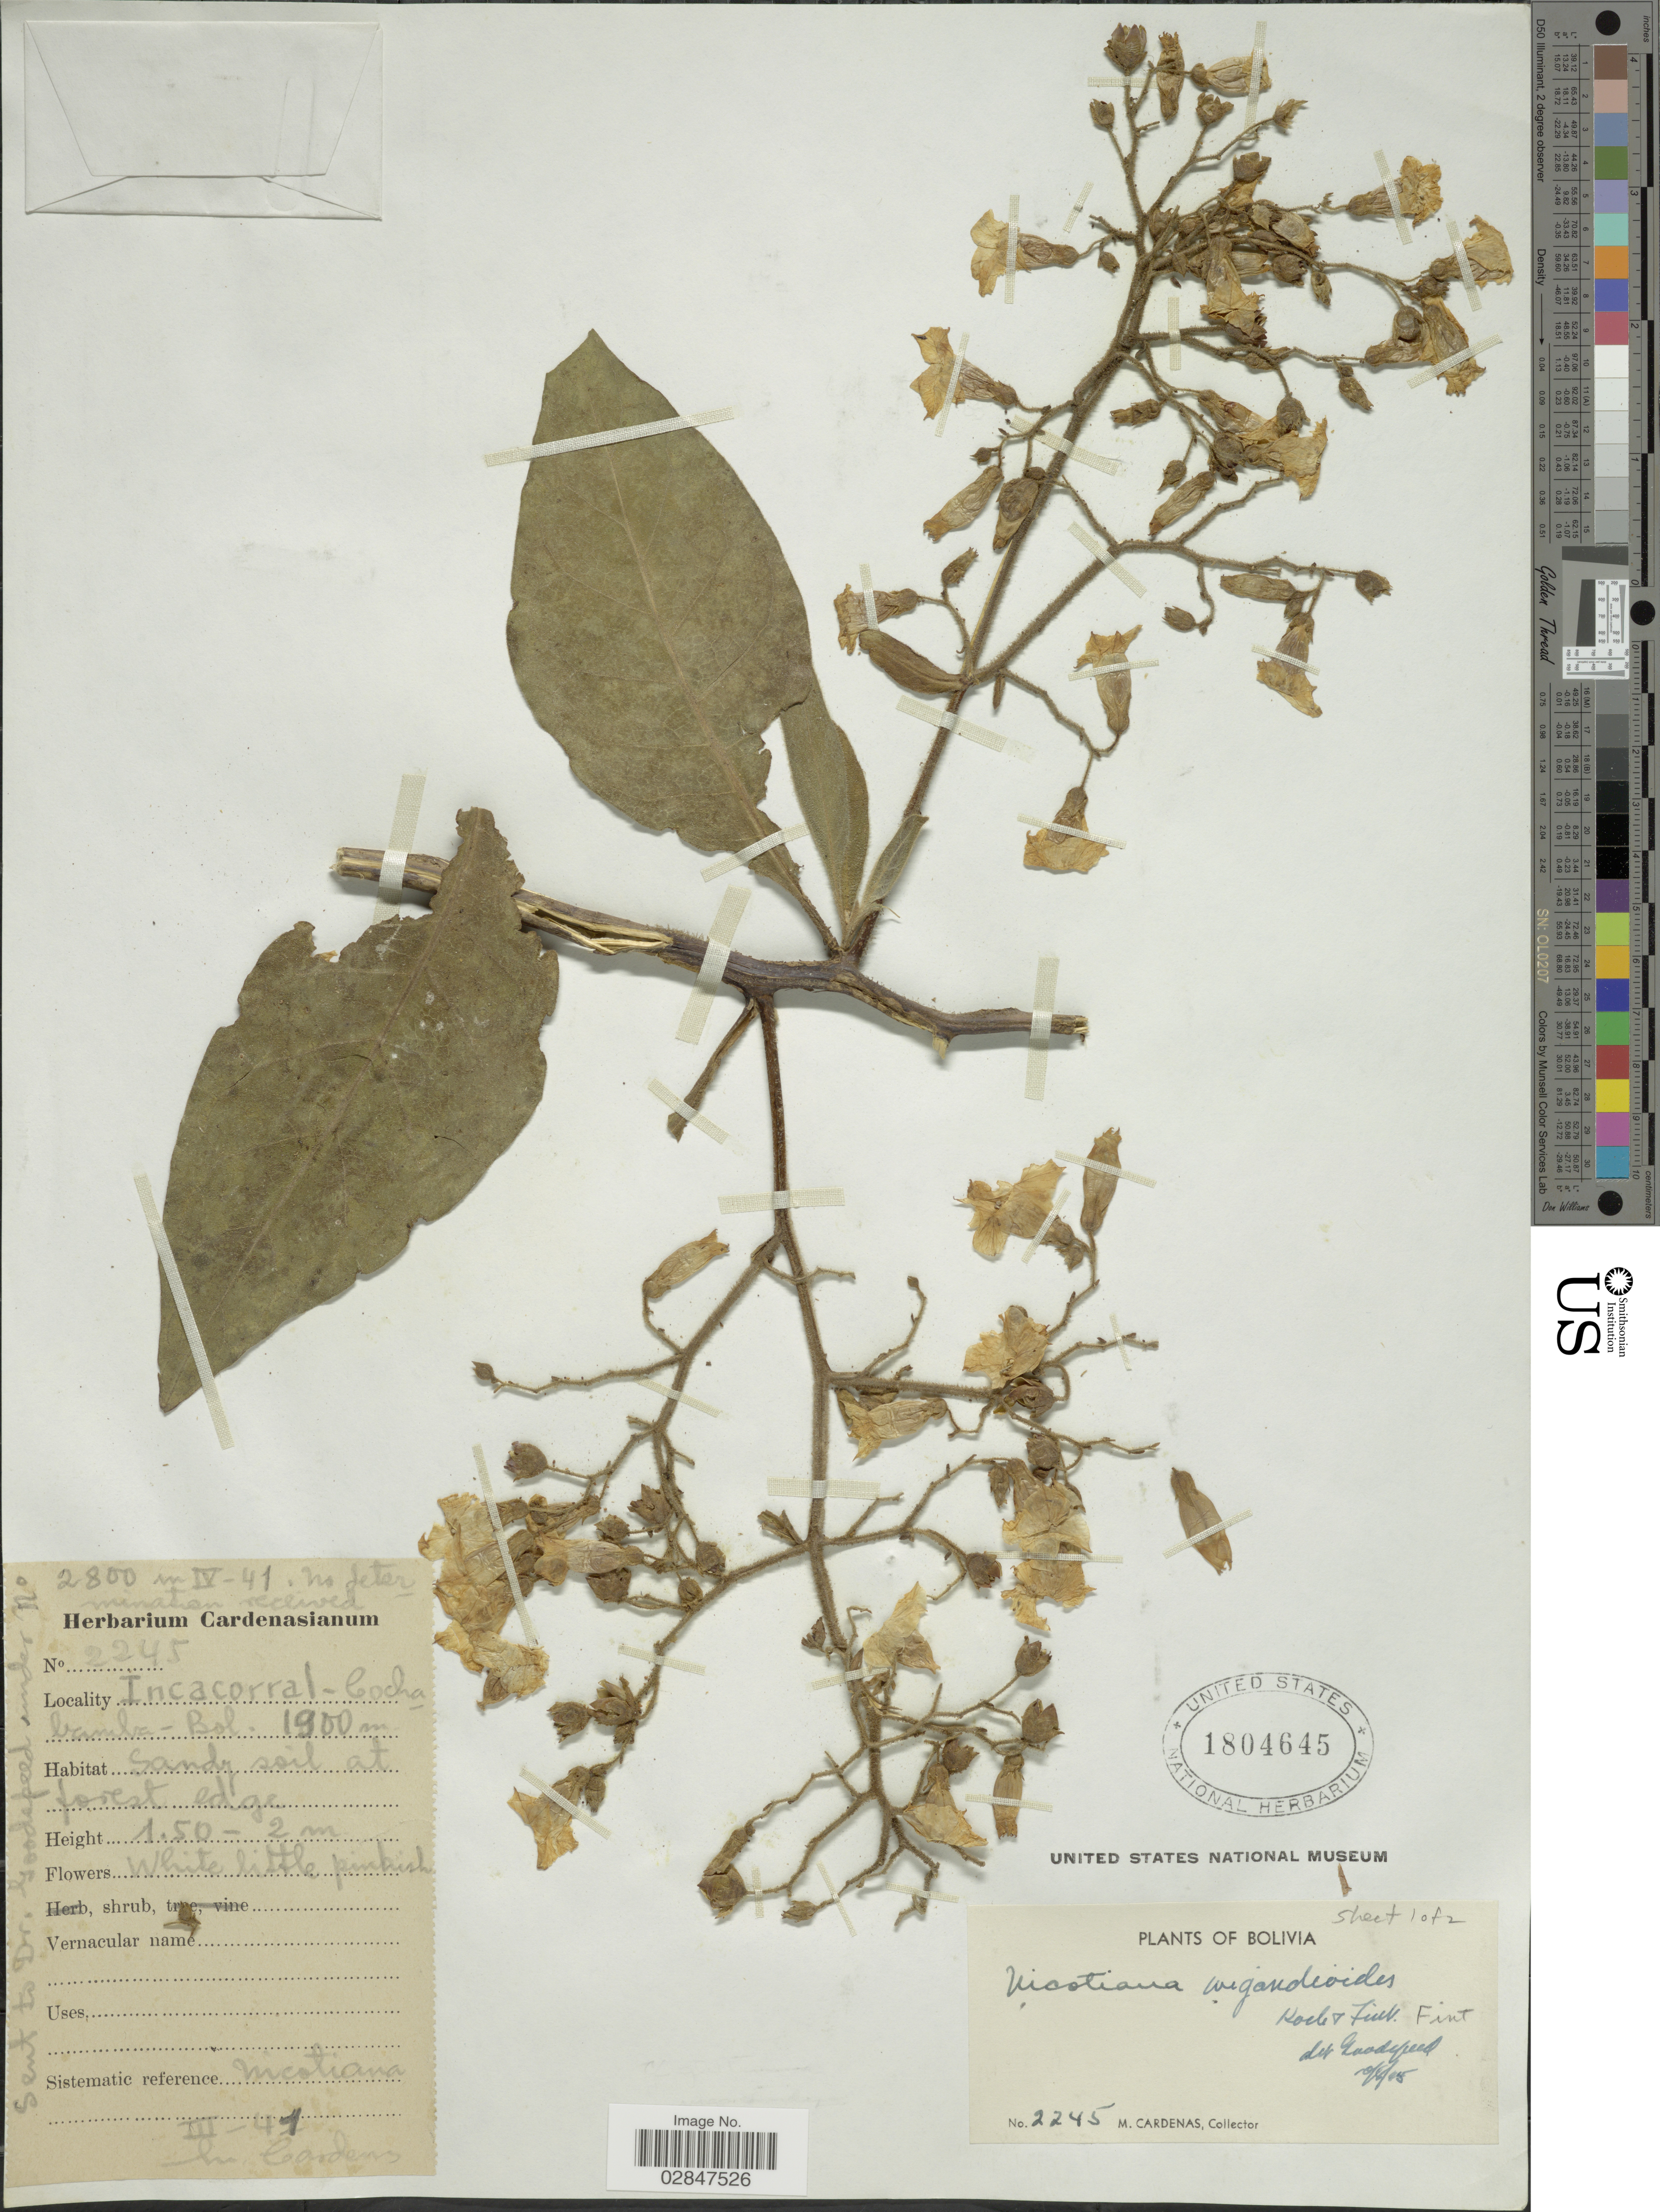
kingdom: Plantae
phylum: Tracheophyta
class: Magnoliopsida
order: Solanales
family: Solanaceae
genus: Nicotiana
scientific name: Nicotiana wigandioides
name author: K. Koch & Fintelm.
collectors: M. Cárdenas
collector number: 2245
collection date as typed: Transcribed d/m/y: /3/41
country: Bolivia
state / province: Cochabamba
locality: Incacorral, Cochabamba.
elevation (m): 1900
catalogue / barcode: US 1804645